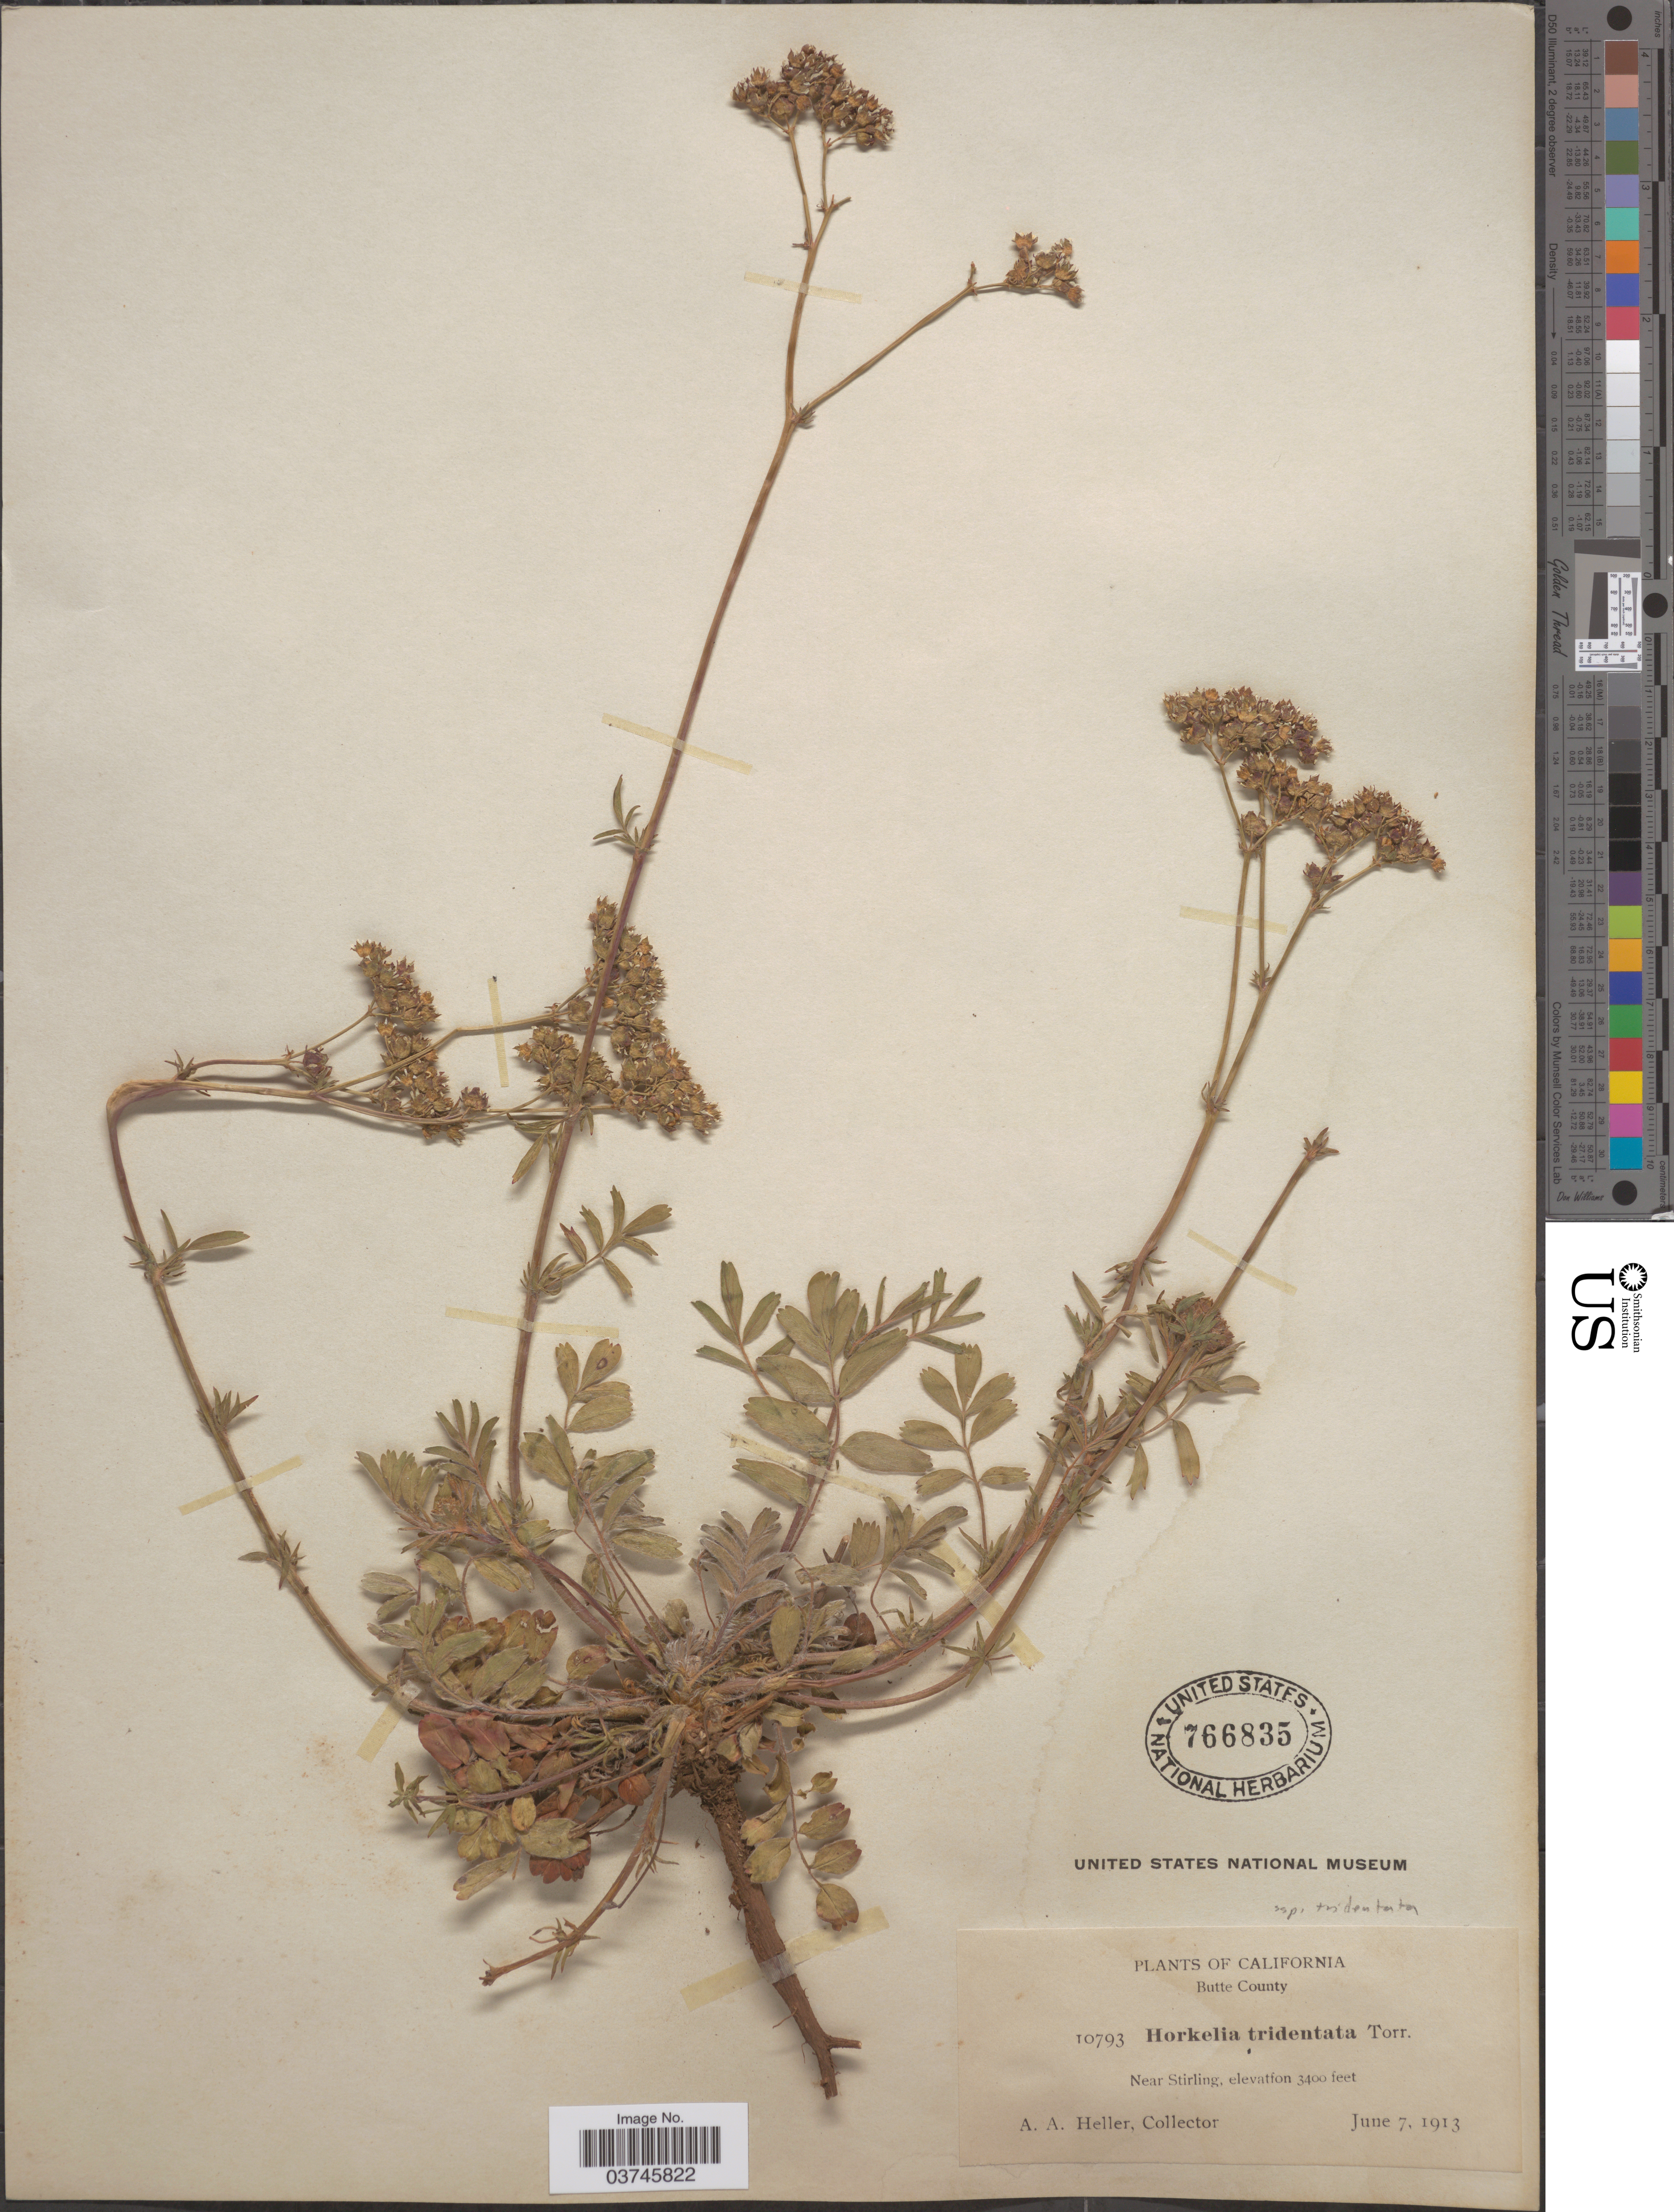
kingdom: Plantae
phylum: Tracheophyta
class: Magnoliopsida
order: Rosales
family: Rosaceae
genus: Potentilla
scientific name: Potentilla tilingii var. tilingii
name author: (Regel) Greene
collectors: A. A. Heller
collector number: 10793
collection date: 1913-06-07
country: United States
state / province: California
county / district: Butte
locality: Butte County. Near Stirling.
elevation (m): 1036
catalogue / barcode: US 766835